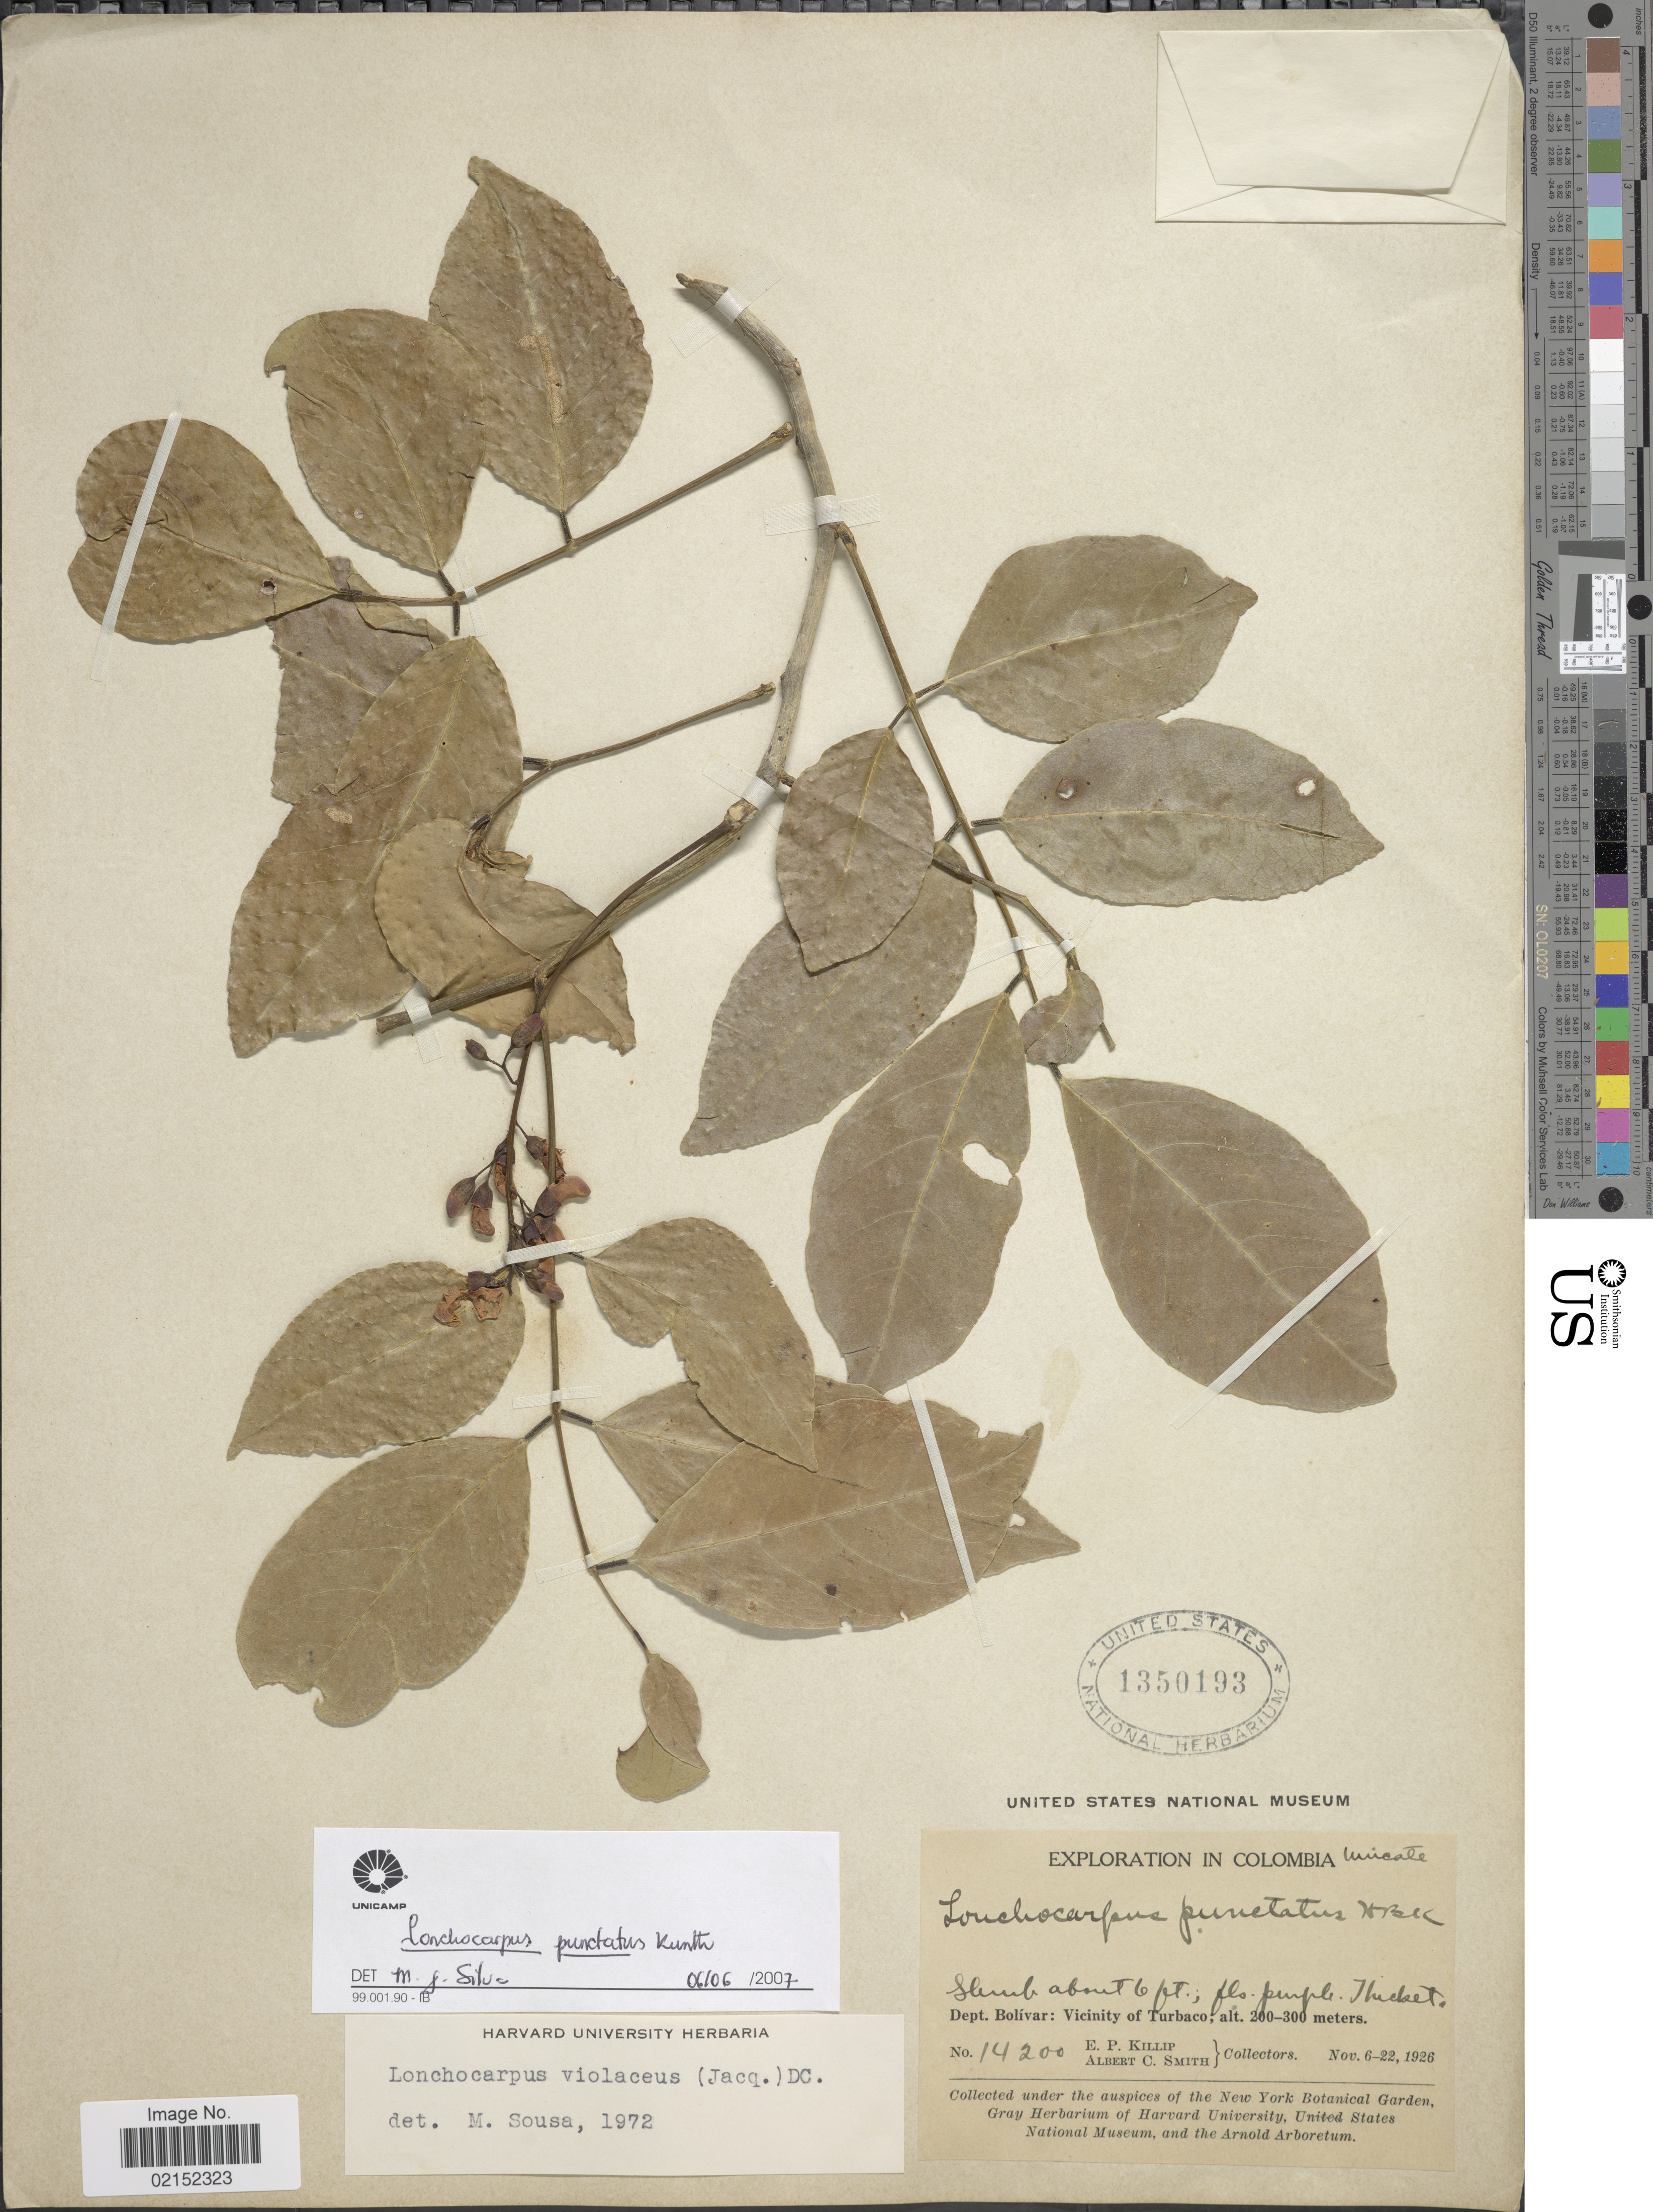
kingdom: Plantae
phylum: Tracheophyta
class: Magnoliopsida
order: Fabales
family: Fabaceae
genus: Lonchocarpus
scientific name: Lonchocarpus punctatus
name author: Kunth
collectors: E. P. Killip & A. C. Smith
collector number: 14200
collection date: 1926-11-06/1926-11-22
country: Colombia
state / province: Bolívar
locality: Vicinity of Turbaco, thicket.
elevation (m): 200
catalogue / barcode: US 1350193